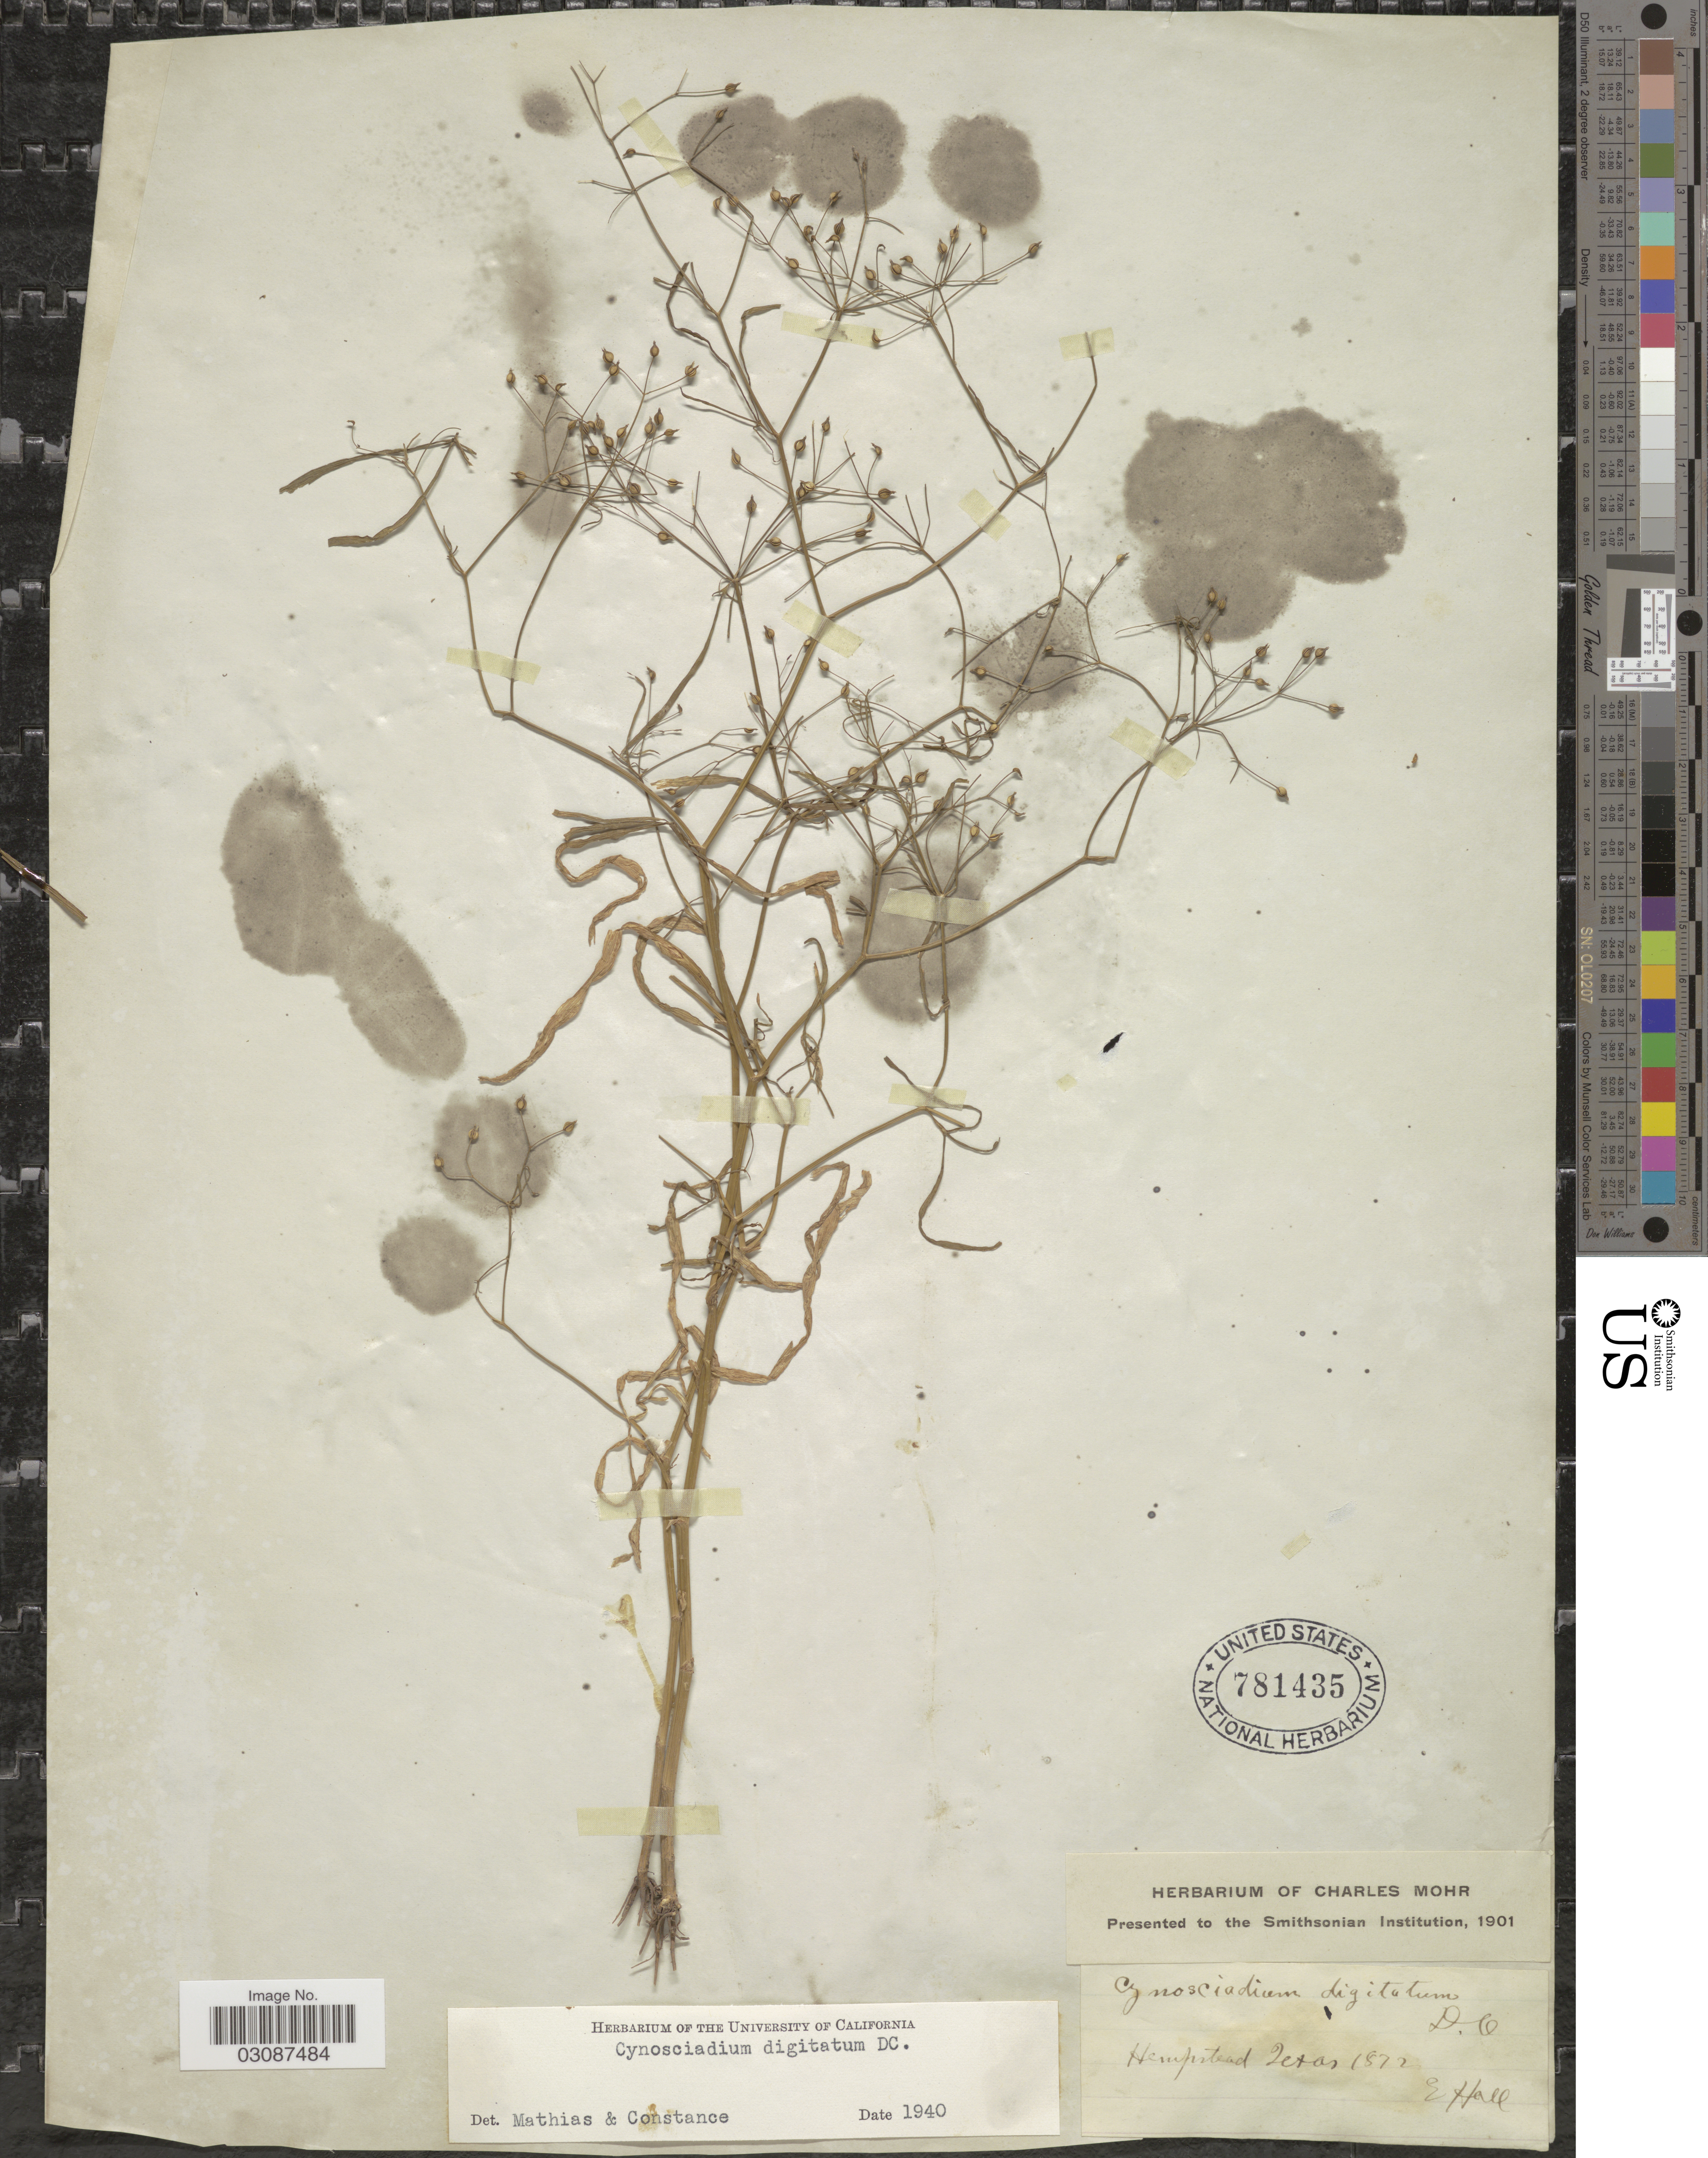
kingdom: Plantae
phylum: Tracheophyta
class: Magnoliopsida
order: Apiales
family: Apiaceae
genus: Cynosciadium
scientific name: Cynosciadium digitatum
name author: DC.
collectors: E. Hall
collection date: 1872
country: United States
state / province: Texas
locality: Hempstead.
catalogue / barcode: US 781435